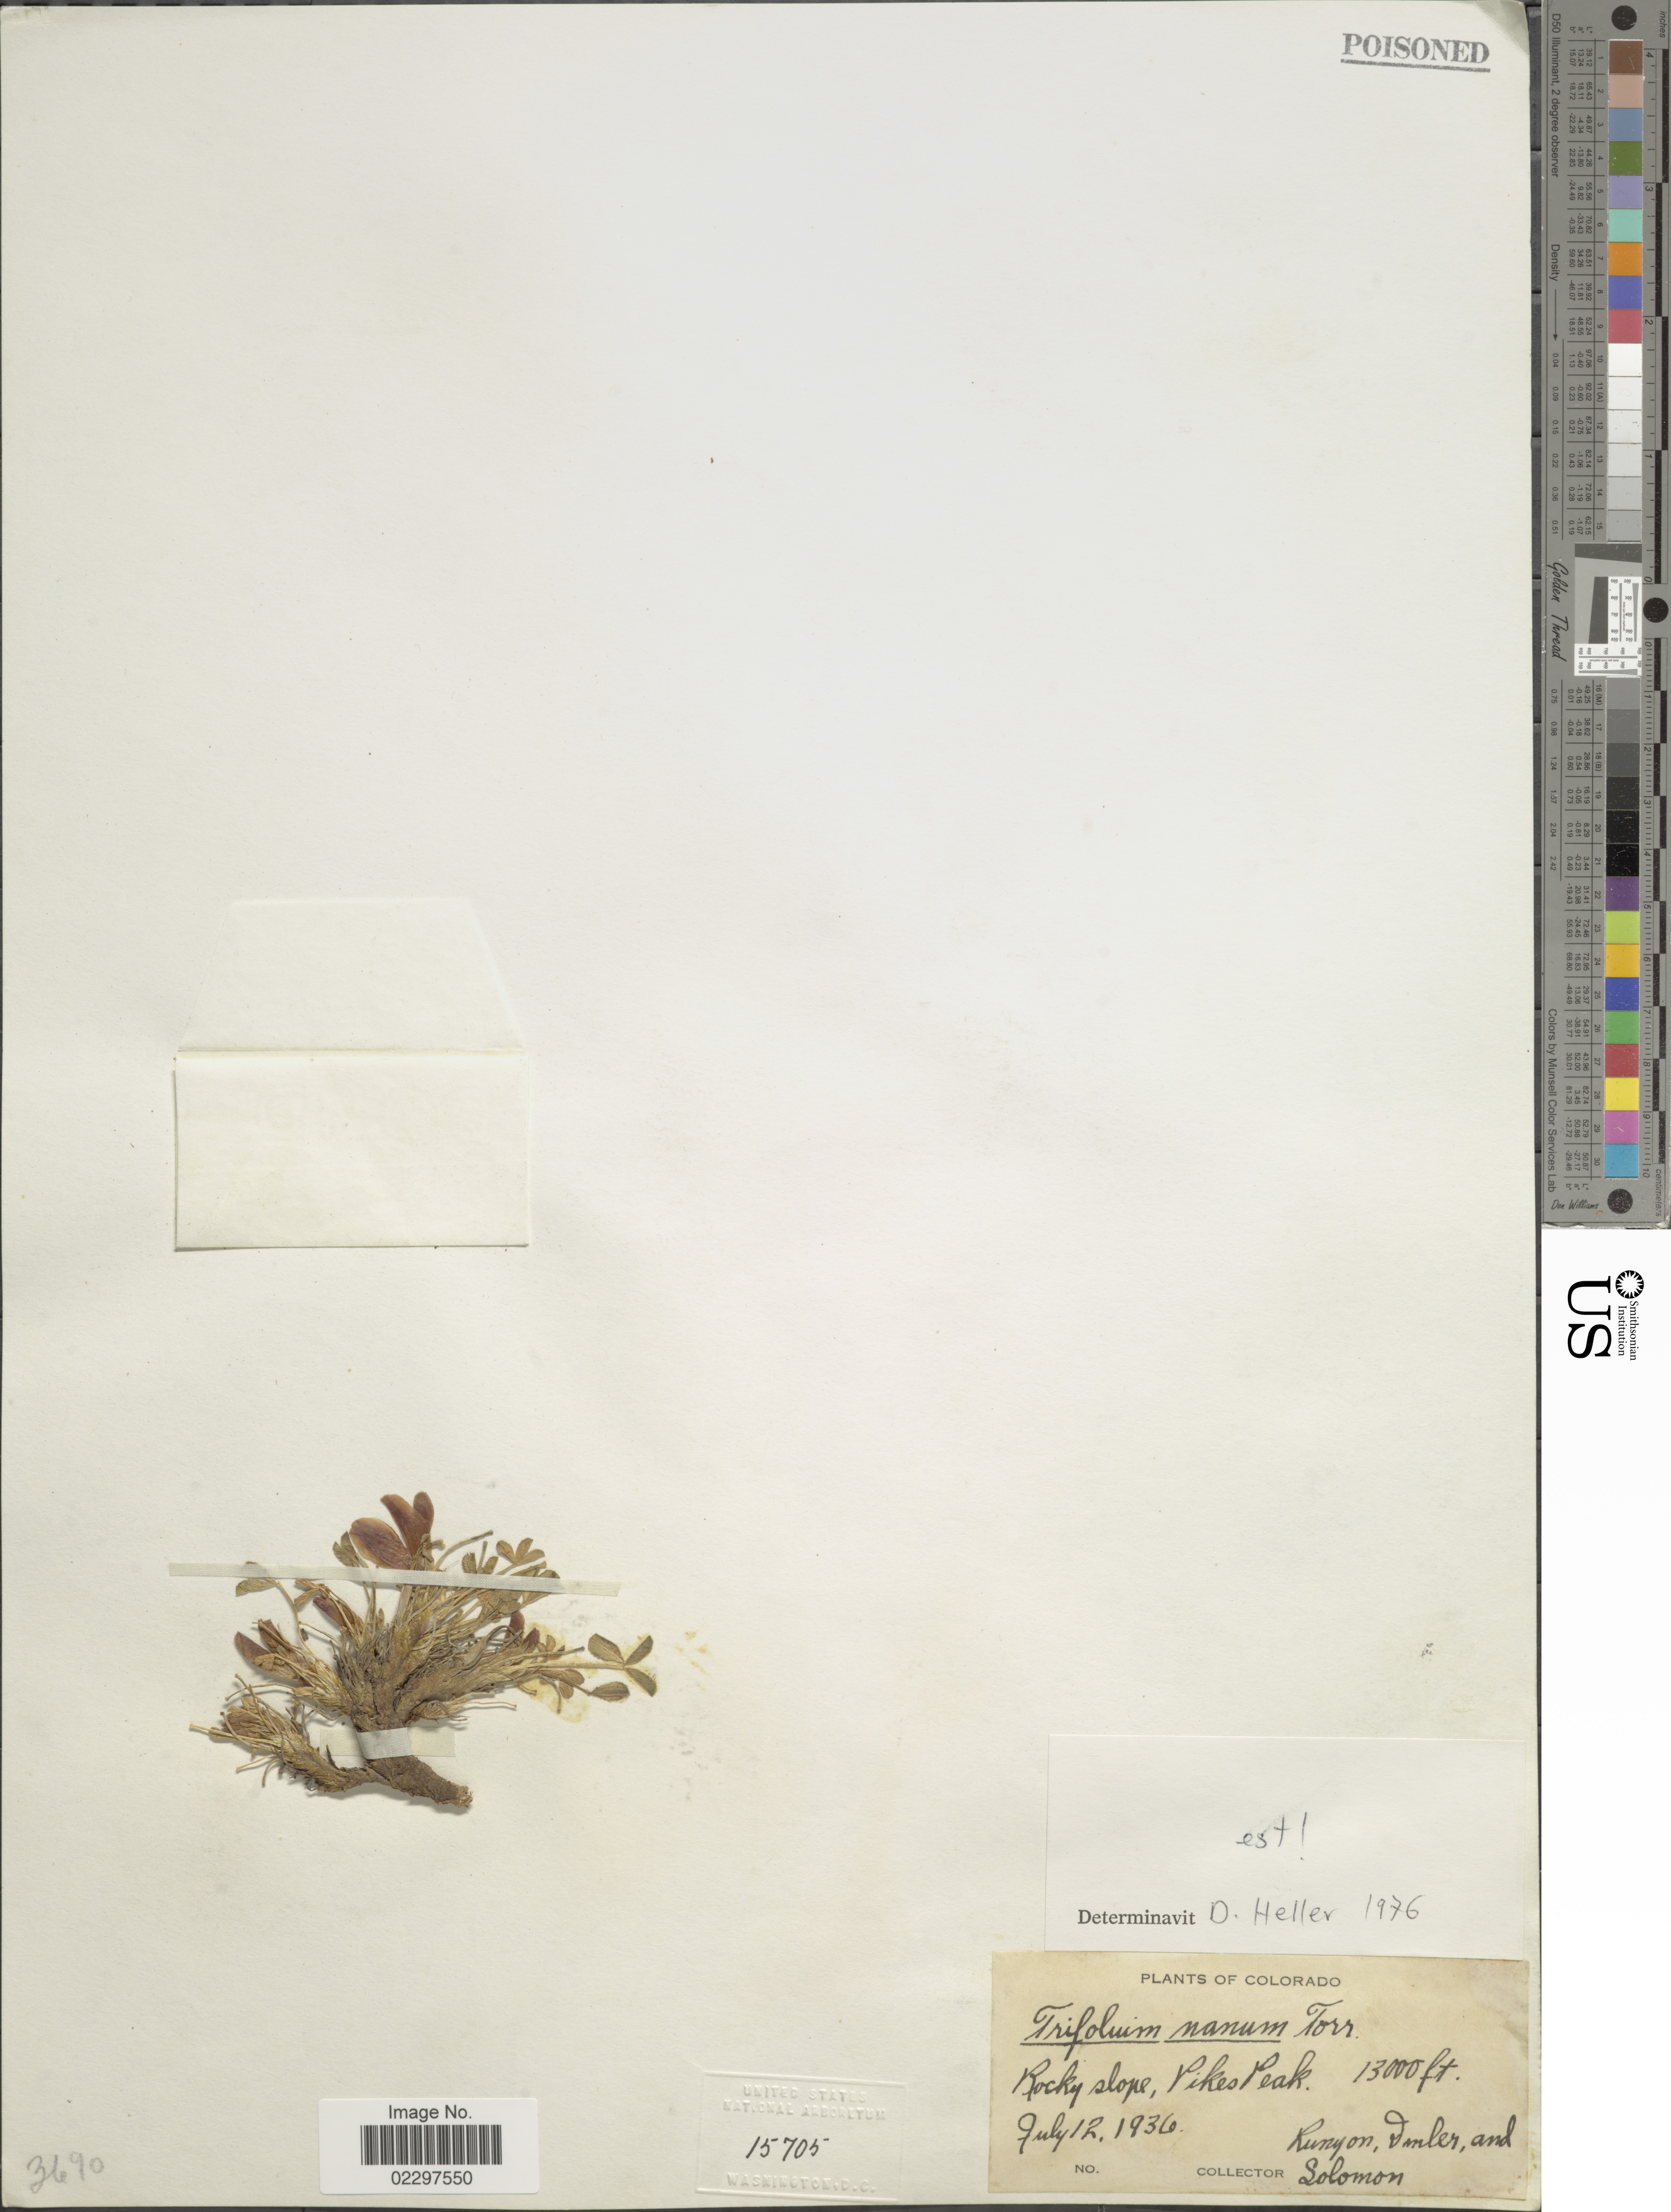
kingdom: Plantae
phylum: Tracheophyta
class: Magnoliopsida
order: Fabales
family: Fabaceae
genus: Trifolium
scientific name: Trifolium nanum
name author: Torr.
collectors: -. Runyon, Collector illegible & Solomon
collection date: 1936-07-12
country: United States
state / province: Colorado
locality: Rocky slope, Pikes Peak.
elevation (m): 3962